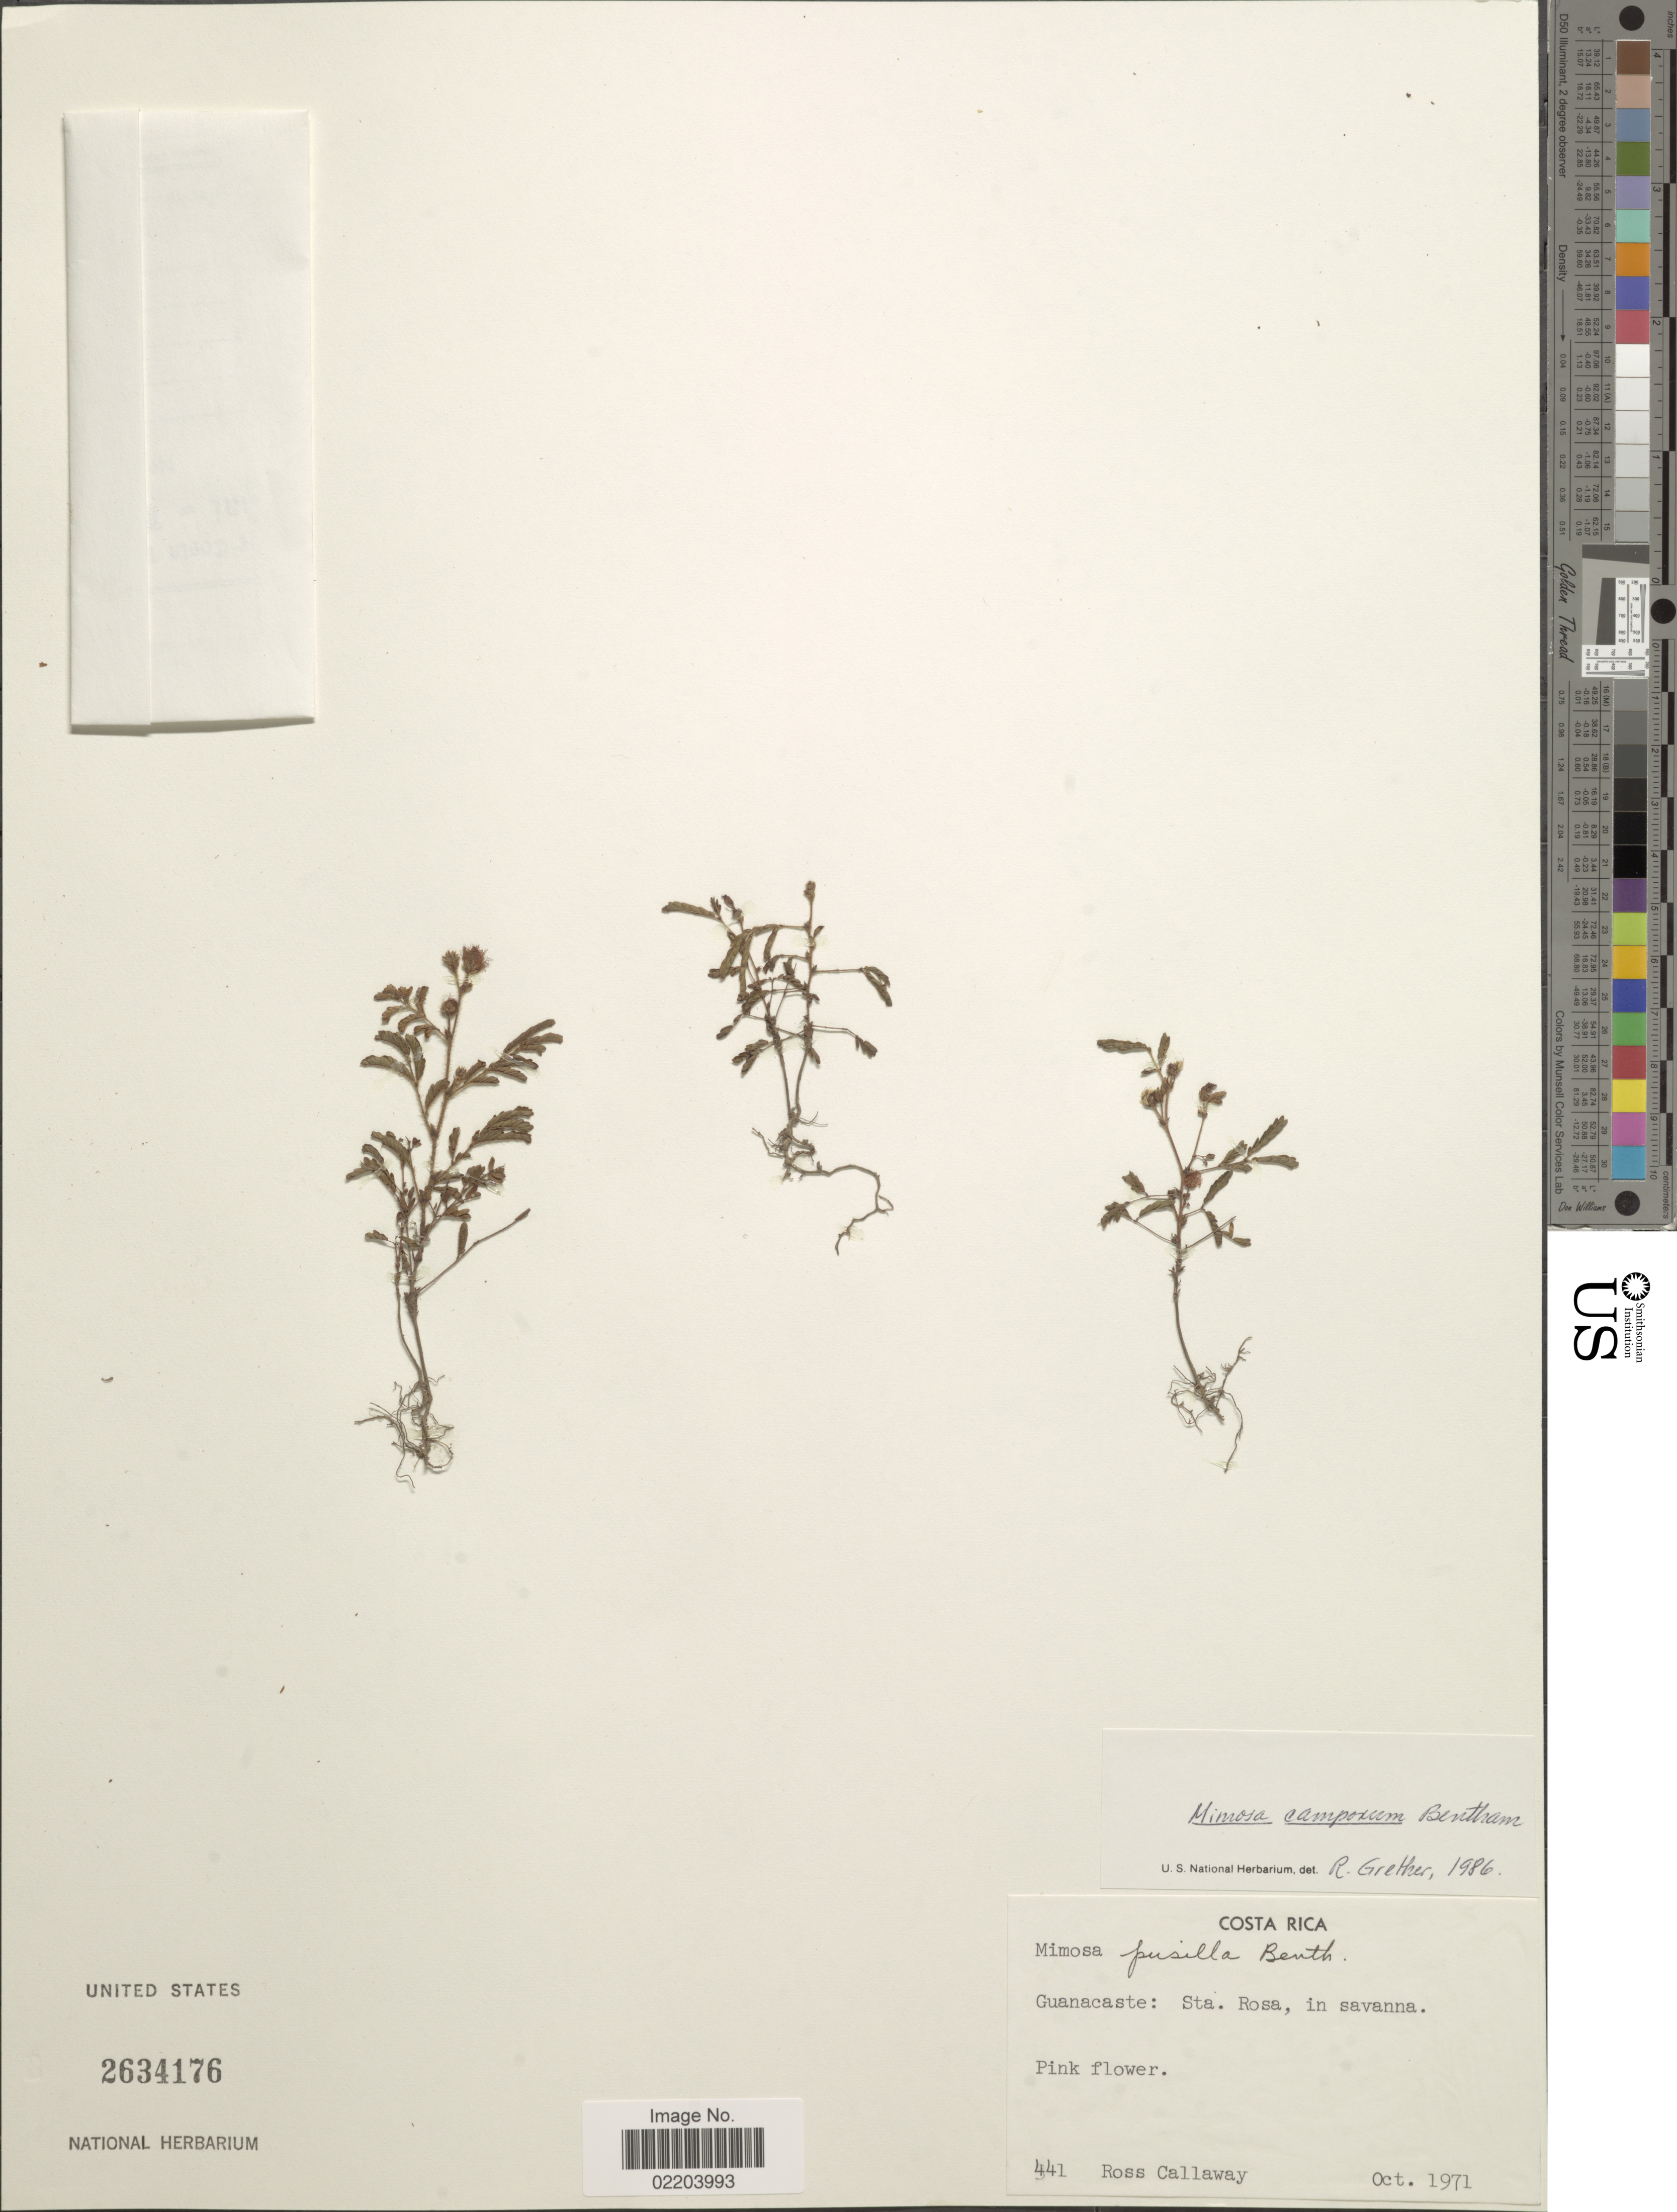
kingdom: Plantae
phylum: Tracheophyta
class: Magnoliopsida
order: Fabales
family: Fabaceae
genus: Mimosa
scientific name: Mimosa camporum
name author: Benth.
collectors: R. Callaway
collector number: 441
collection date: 1971-10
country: Costa Rica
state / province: Guanacaste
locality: Guanacaste: Sta. Rosa, in savanna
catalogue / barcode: US 2634176